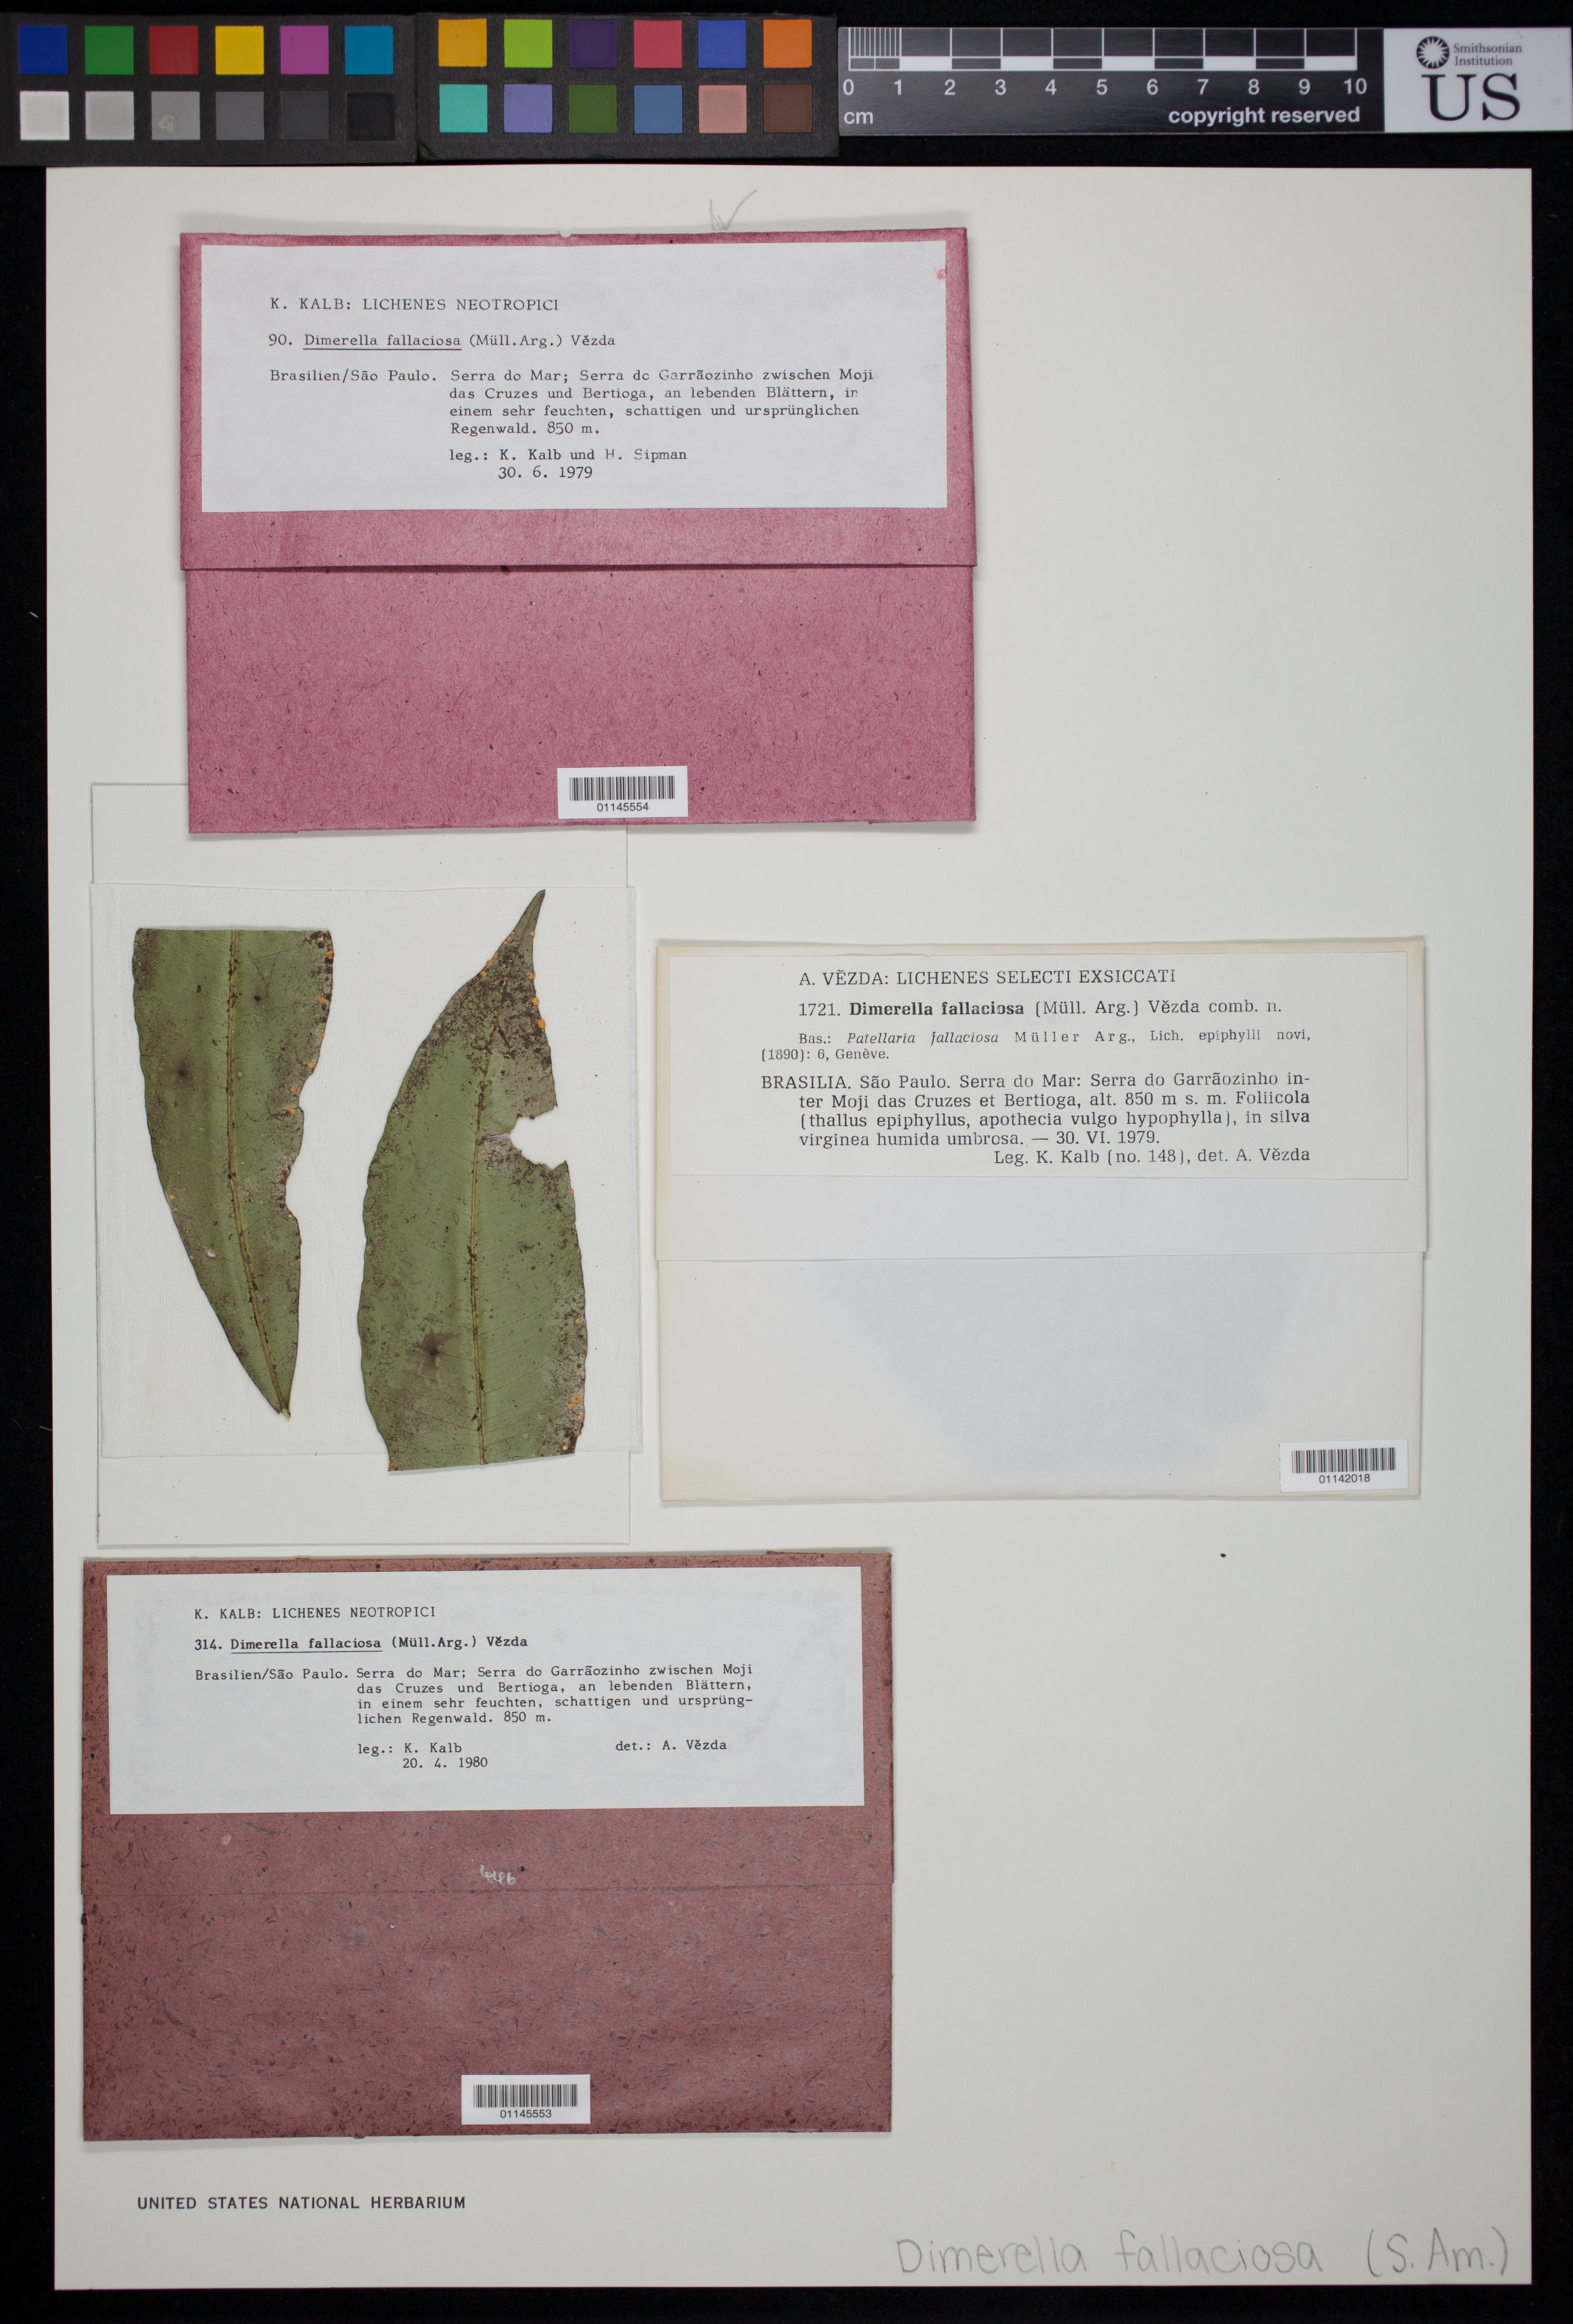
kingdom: Fungi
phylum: Ascomycota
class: Lecanoromycetes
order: Ostropales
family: Coenogoniaceae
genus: Coenogonium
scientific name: Coenogonium fallaciosum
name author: (Müll. Arg.) Kalb & Lücking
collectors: K. Kalb & H. Sipman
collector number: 90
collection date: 1979-06-30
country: Brazil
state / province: São Paulo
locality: Serra do Mar; Serra do Garraozinho zwischen Moji das Cruzes und Bertioga.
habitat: Foliicolous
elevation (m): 850